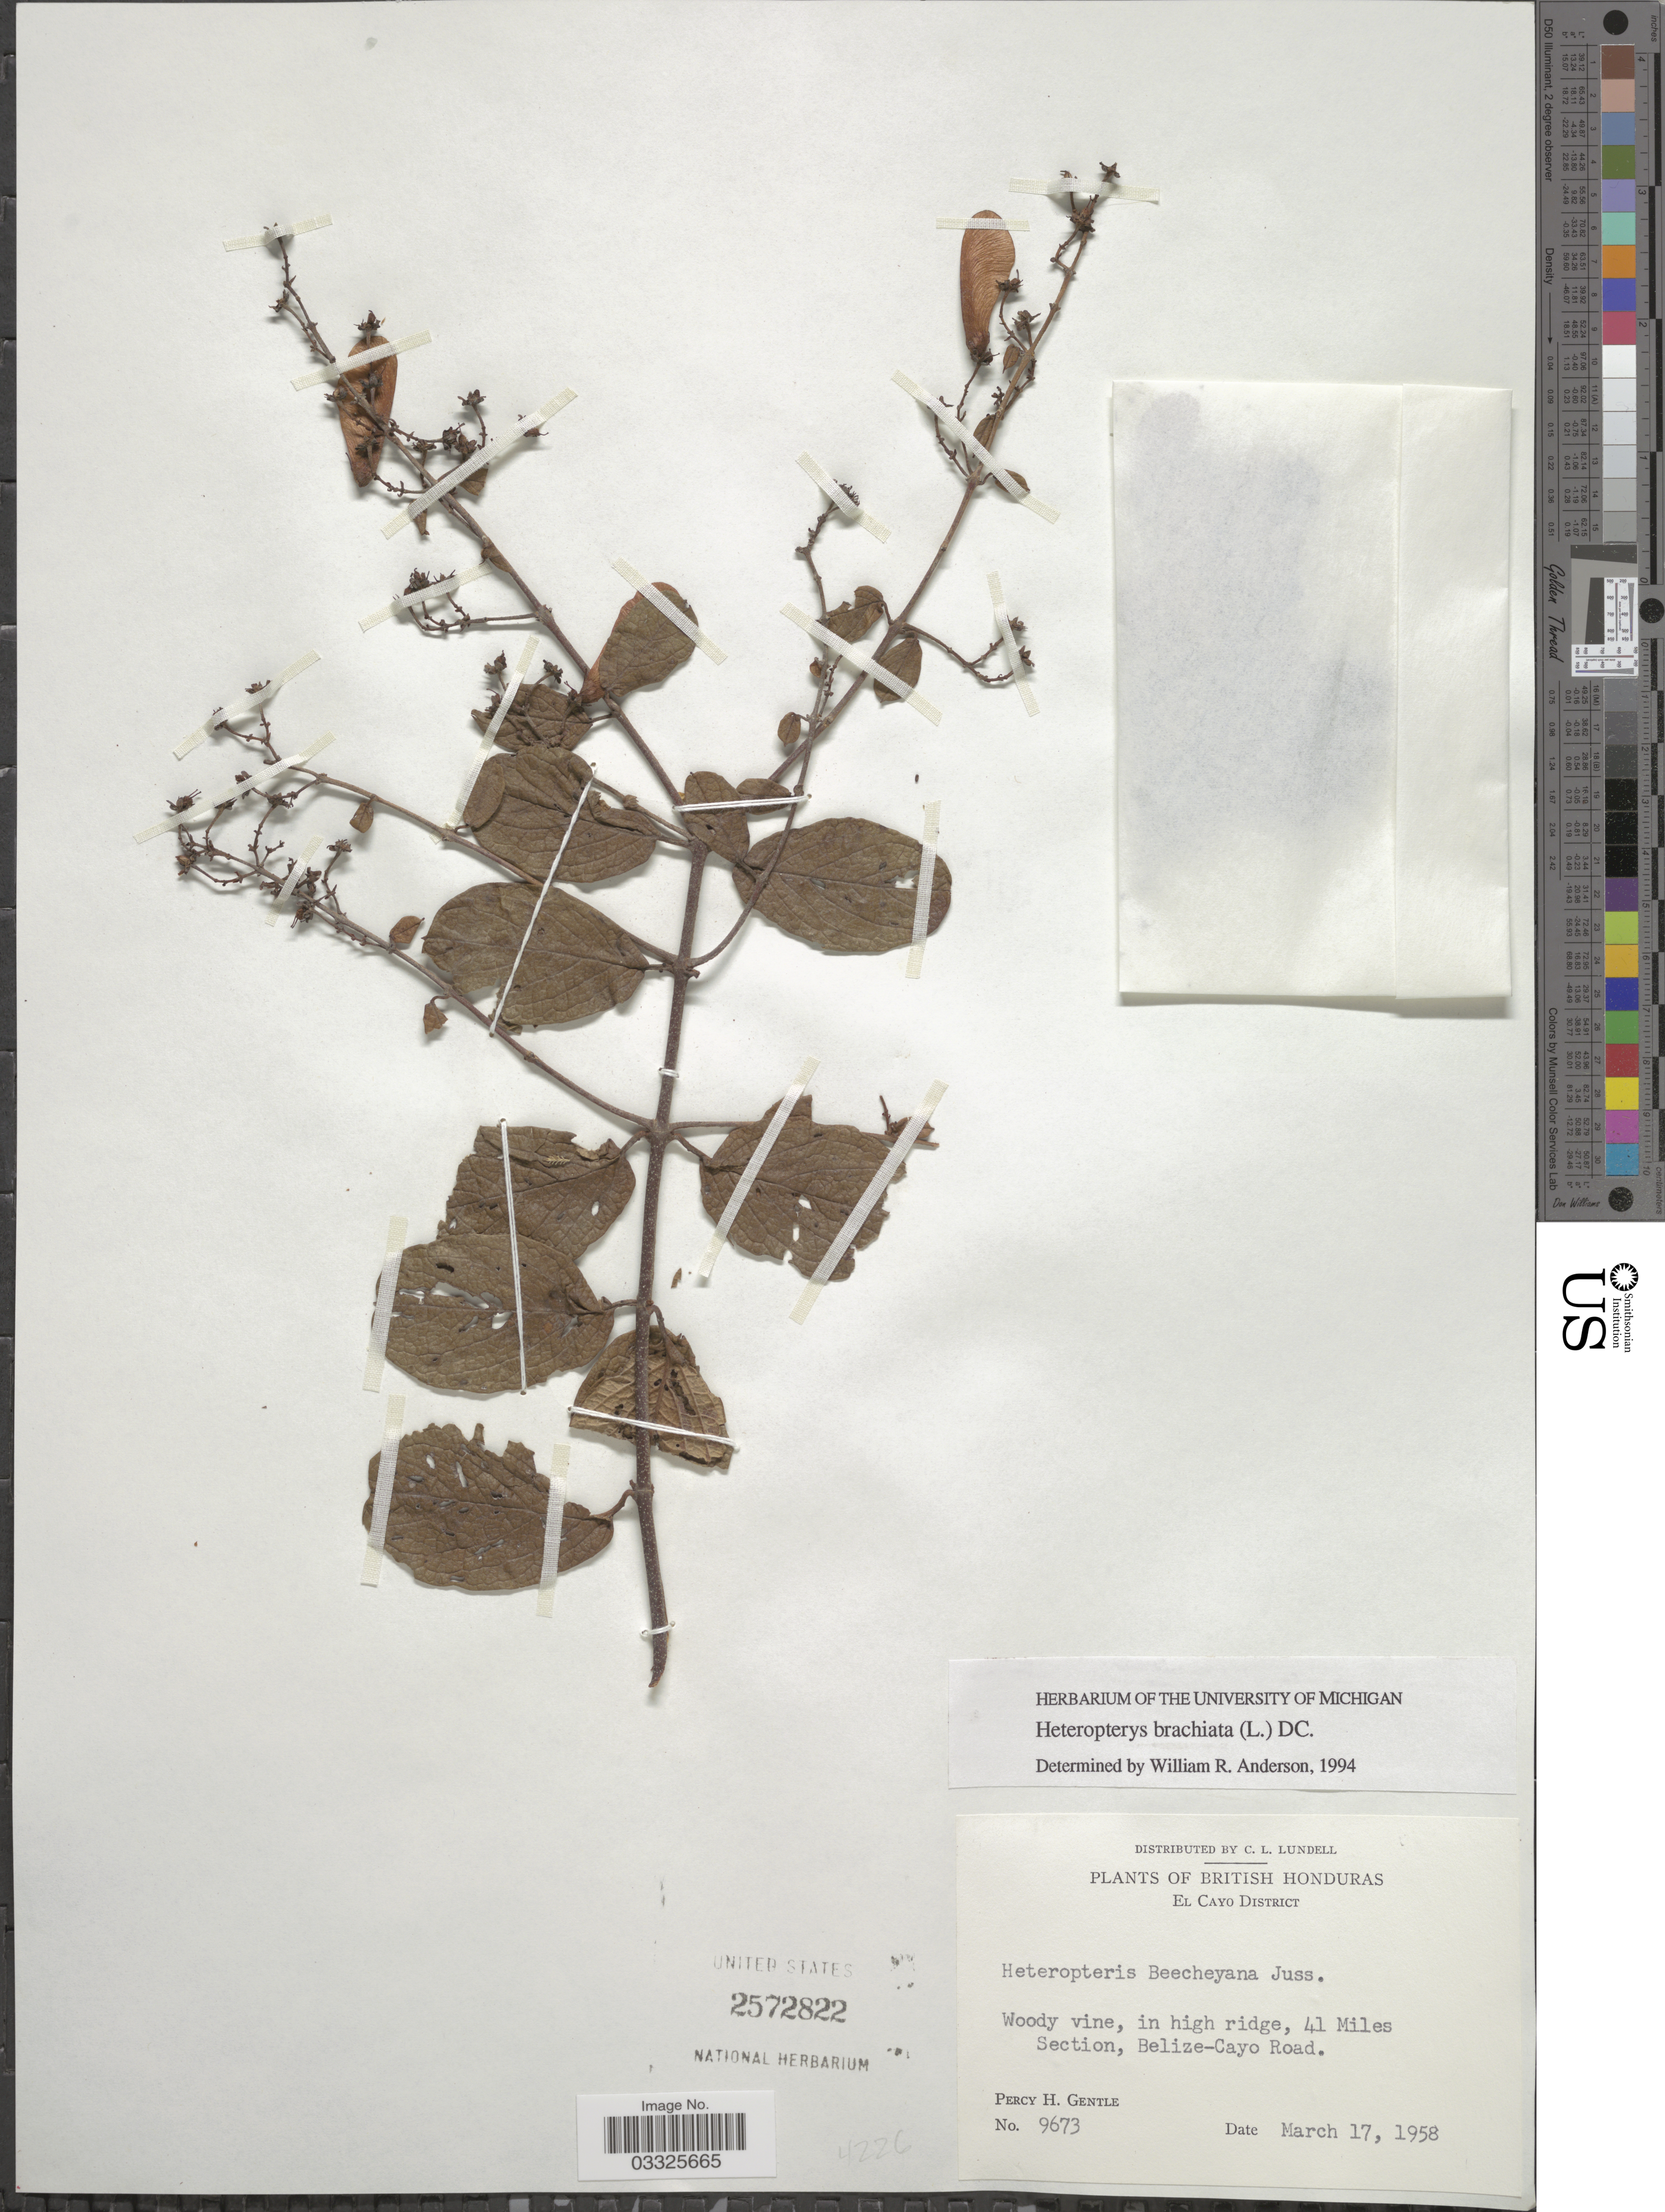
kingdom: Plantae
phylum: Tracheophyta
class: Magnoliopsida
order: Malpighiales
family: Malpighiaceae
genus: Heteropterys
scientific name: Heteropterys brachiata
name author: (L.) DC.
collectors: P. H. Gentle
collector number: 9673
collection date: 1958-03-17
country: Belize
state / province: Cayo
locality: British Honduras. El Cayo District. 41 Miles Section, Belize-Cayo Road.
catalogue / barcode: US 2572822